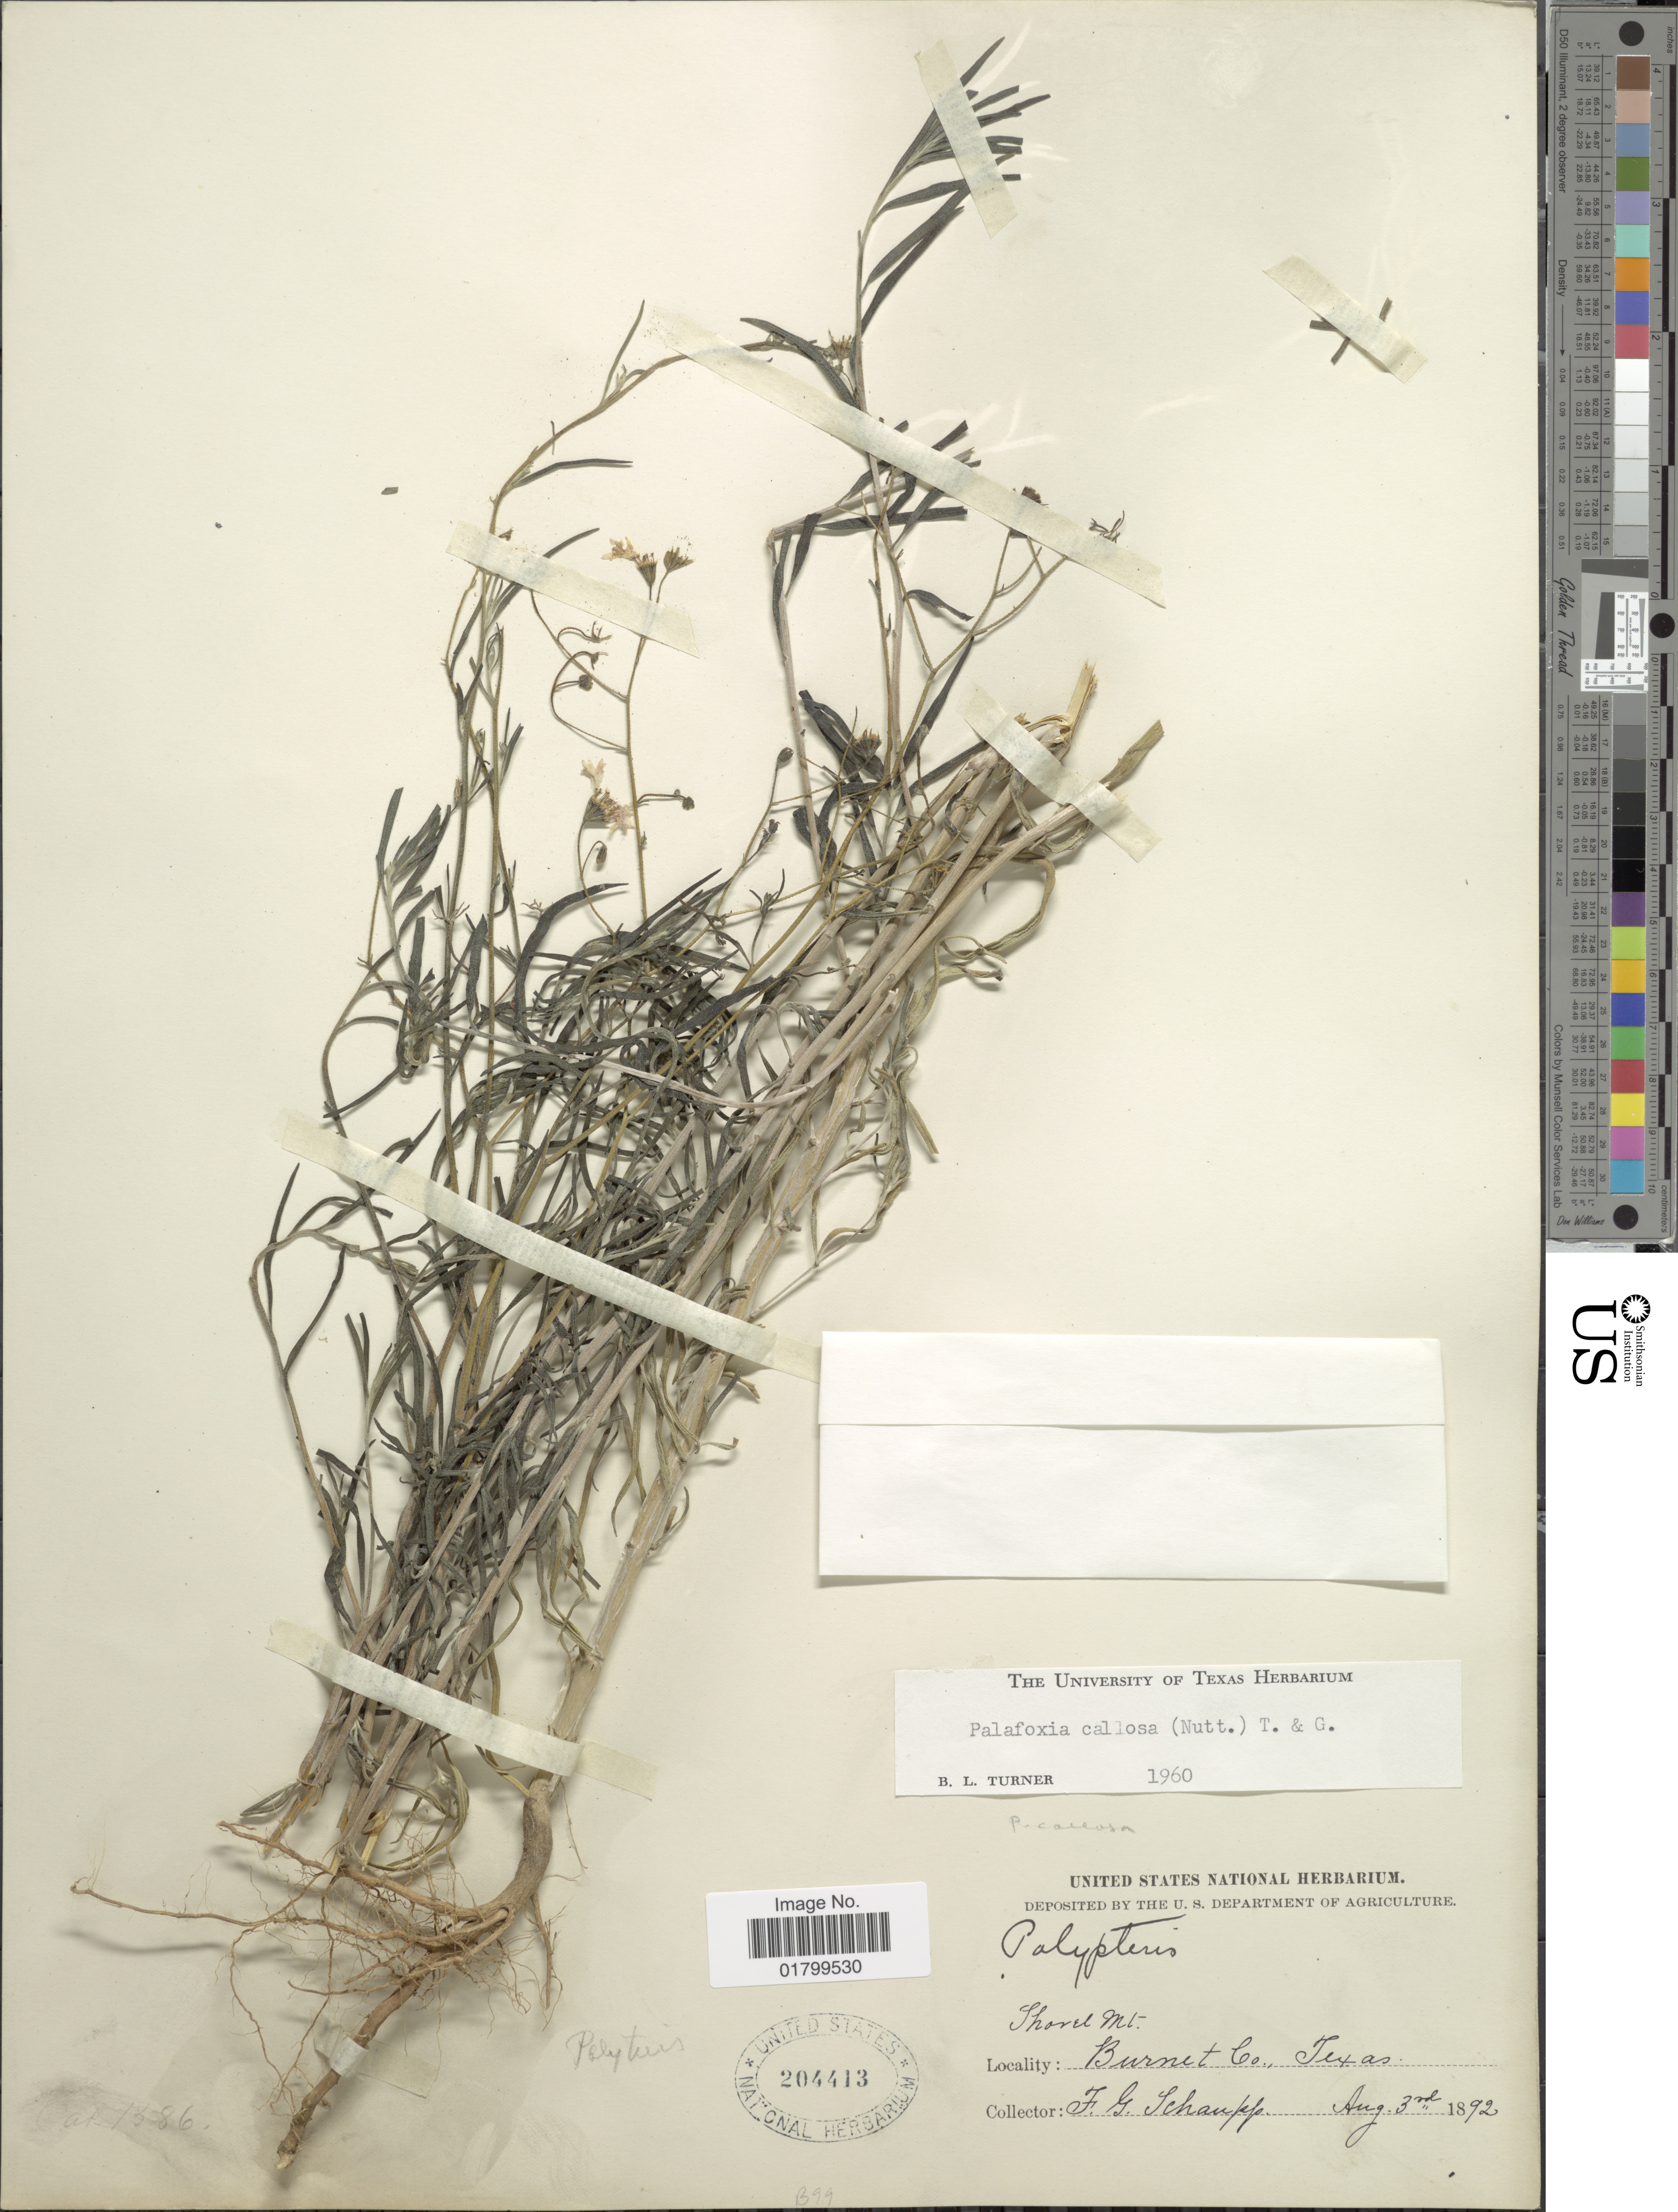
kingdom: Plantae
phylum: Tracheophyta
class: Magnoliopsida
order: Asterales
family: Asteraceae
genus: Palafoxia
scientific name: Palafoxia callosa var. callosa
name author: (Nutt.) Torr. & A. Gray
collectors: F. Schaupp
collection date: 1892-08-03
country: United States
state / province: Texas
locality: Thoret Mt., Burnet Co., Texas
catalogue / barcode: US 204413